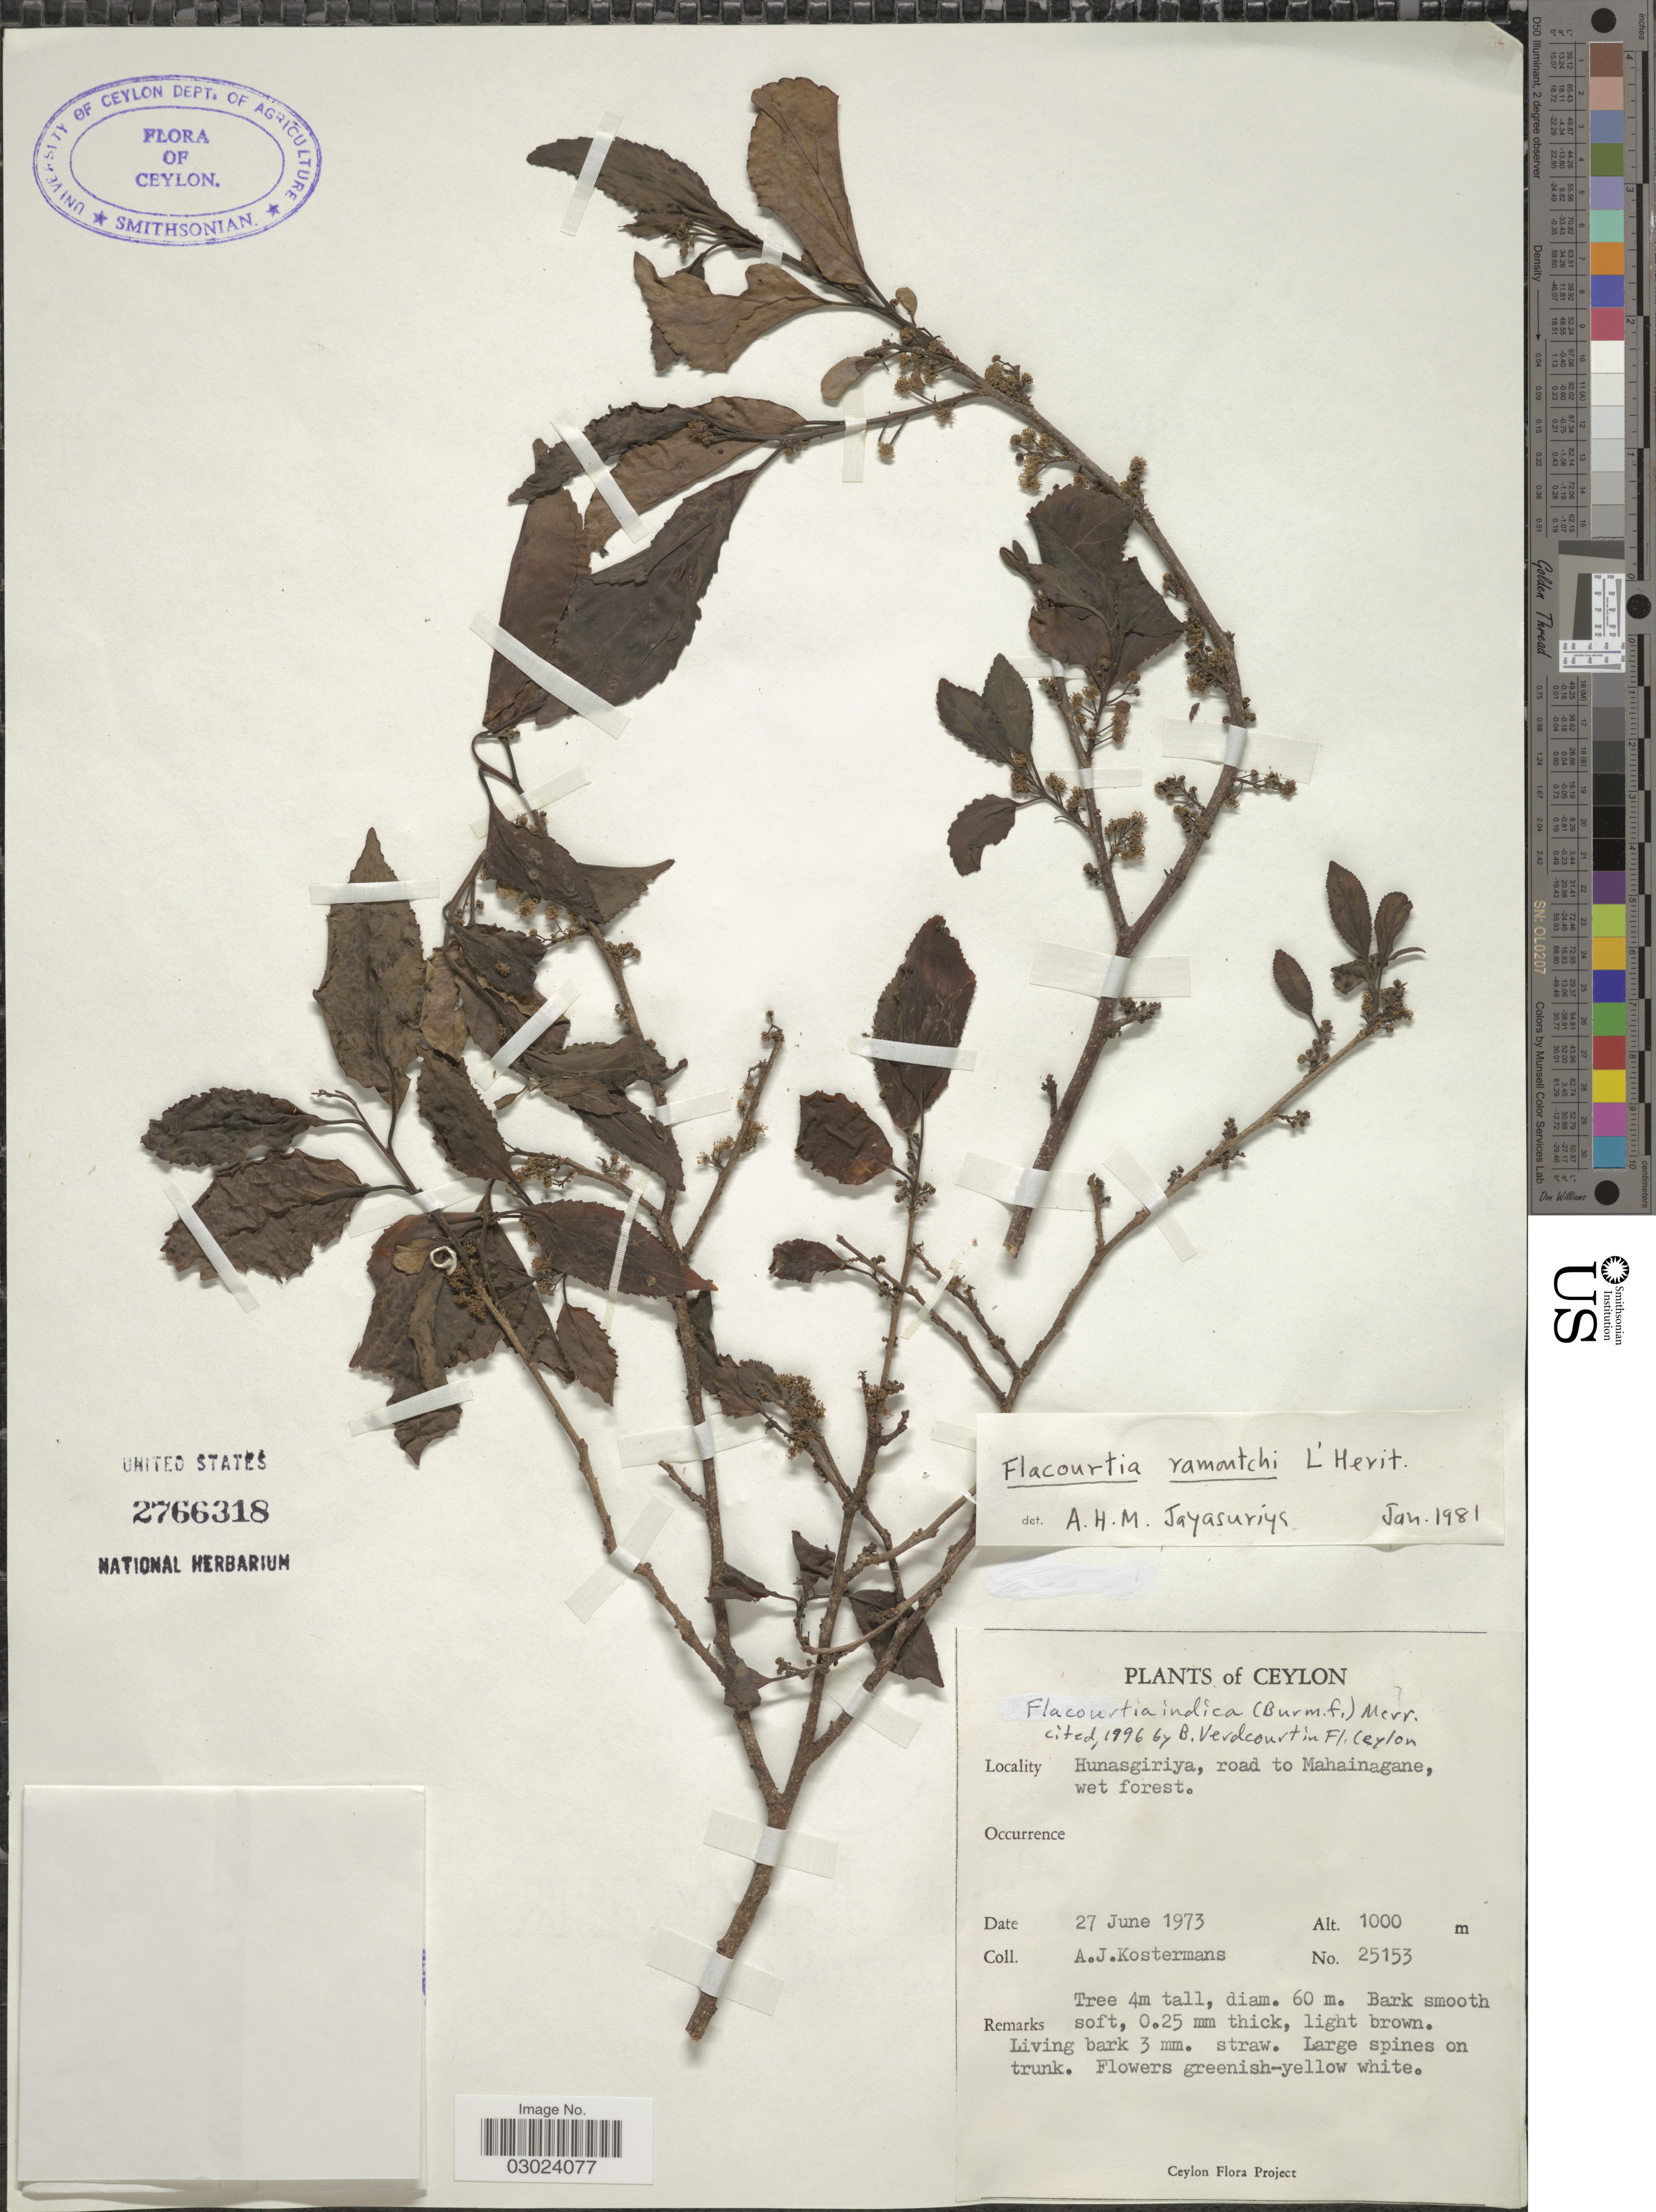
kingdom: Plantae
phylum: Tracheophyta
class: Magnoliopsida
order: Malpighiales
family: Salicaceae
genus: Flacourtia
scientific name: Flacourtia indica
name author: (Burm. f.) Merr.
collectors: A. J. G. Kostermans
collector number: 25153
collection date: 1973-06-27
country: Sri Lanka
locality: Ceylon. Hunasgiriya, road to Mahainagane, wet forest.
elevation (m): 1000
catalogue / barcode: US 2766318